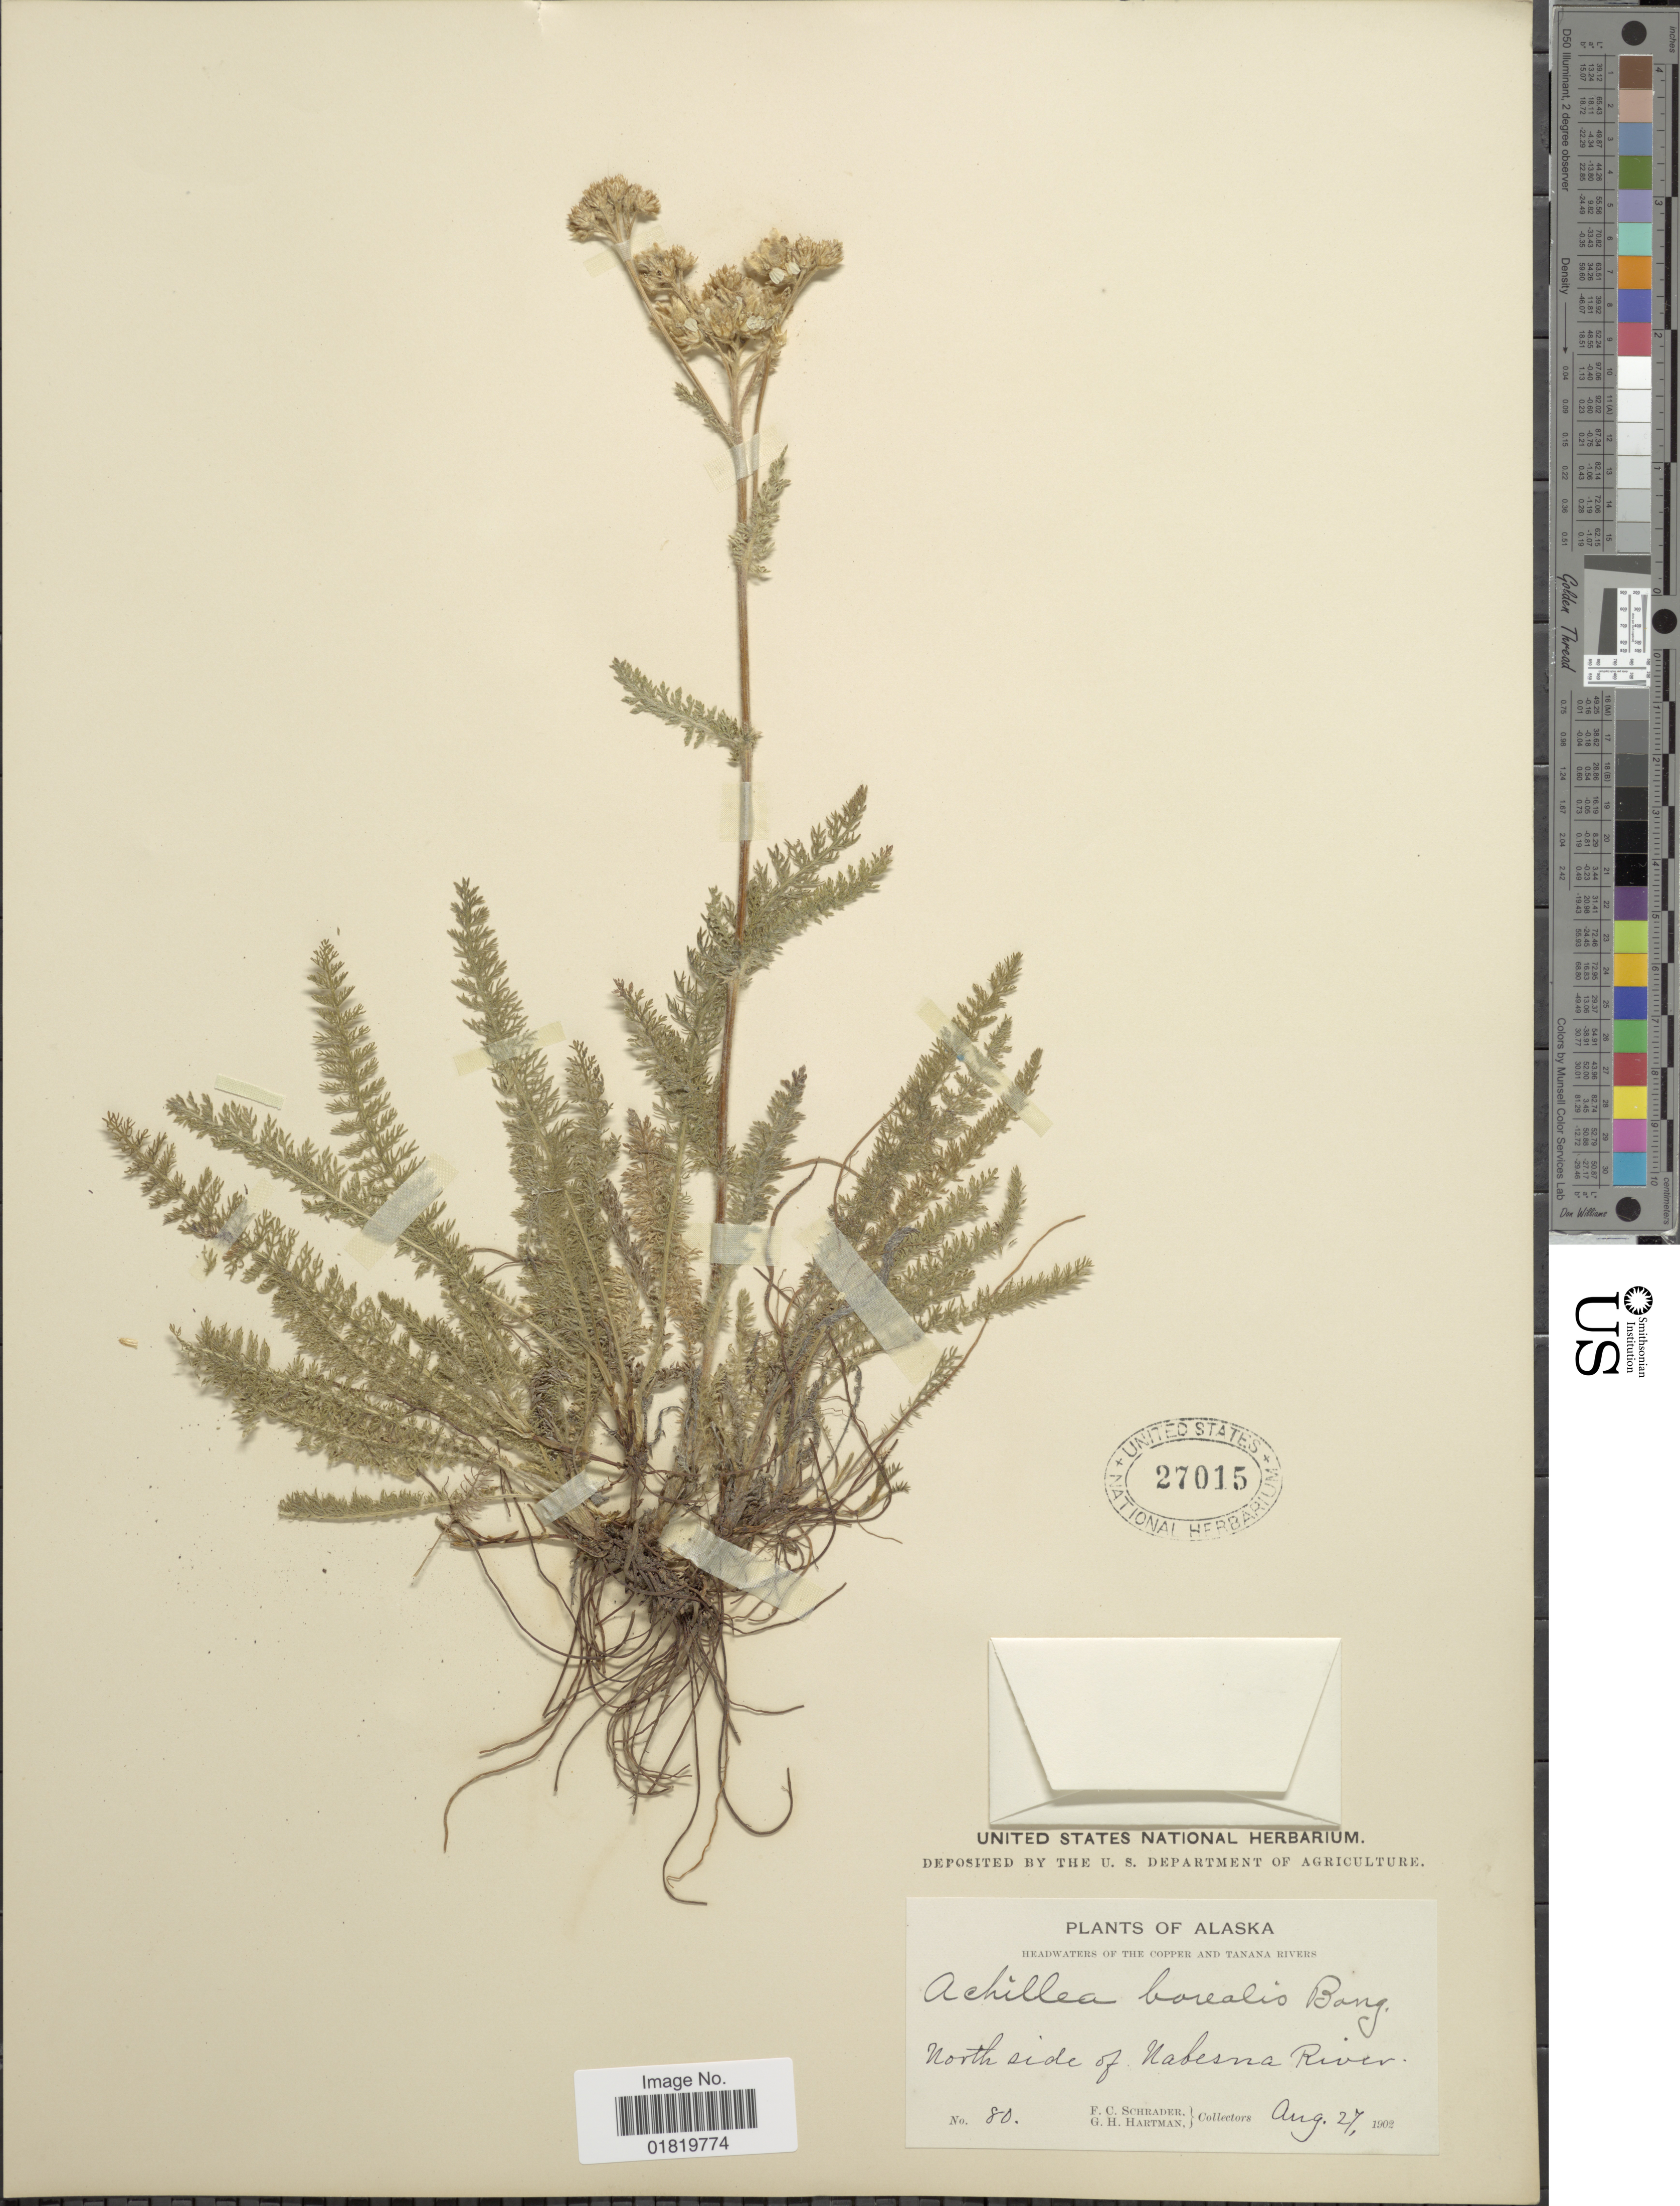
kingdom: Plantae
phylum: Tracheophyta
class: Magnoliopsida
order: Asterales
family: Asteraceae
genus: Achillea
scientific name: Achillea borealis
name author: Bong.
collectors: F. C. Schrader & G. H. Hartman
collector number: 80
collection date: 1902-08-27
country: United States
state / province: Alaska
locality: North side of Nabesna River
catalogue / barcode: US 27015